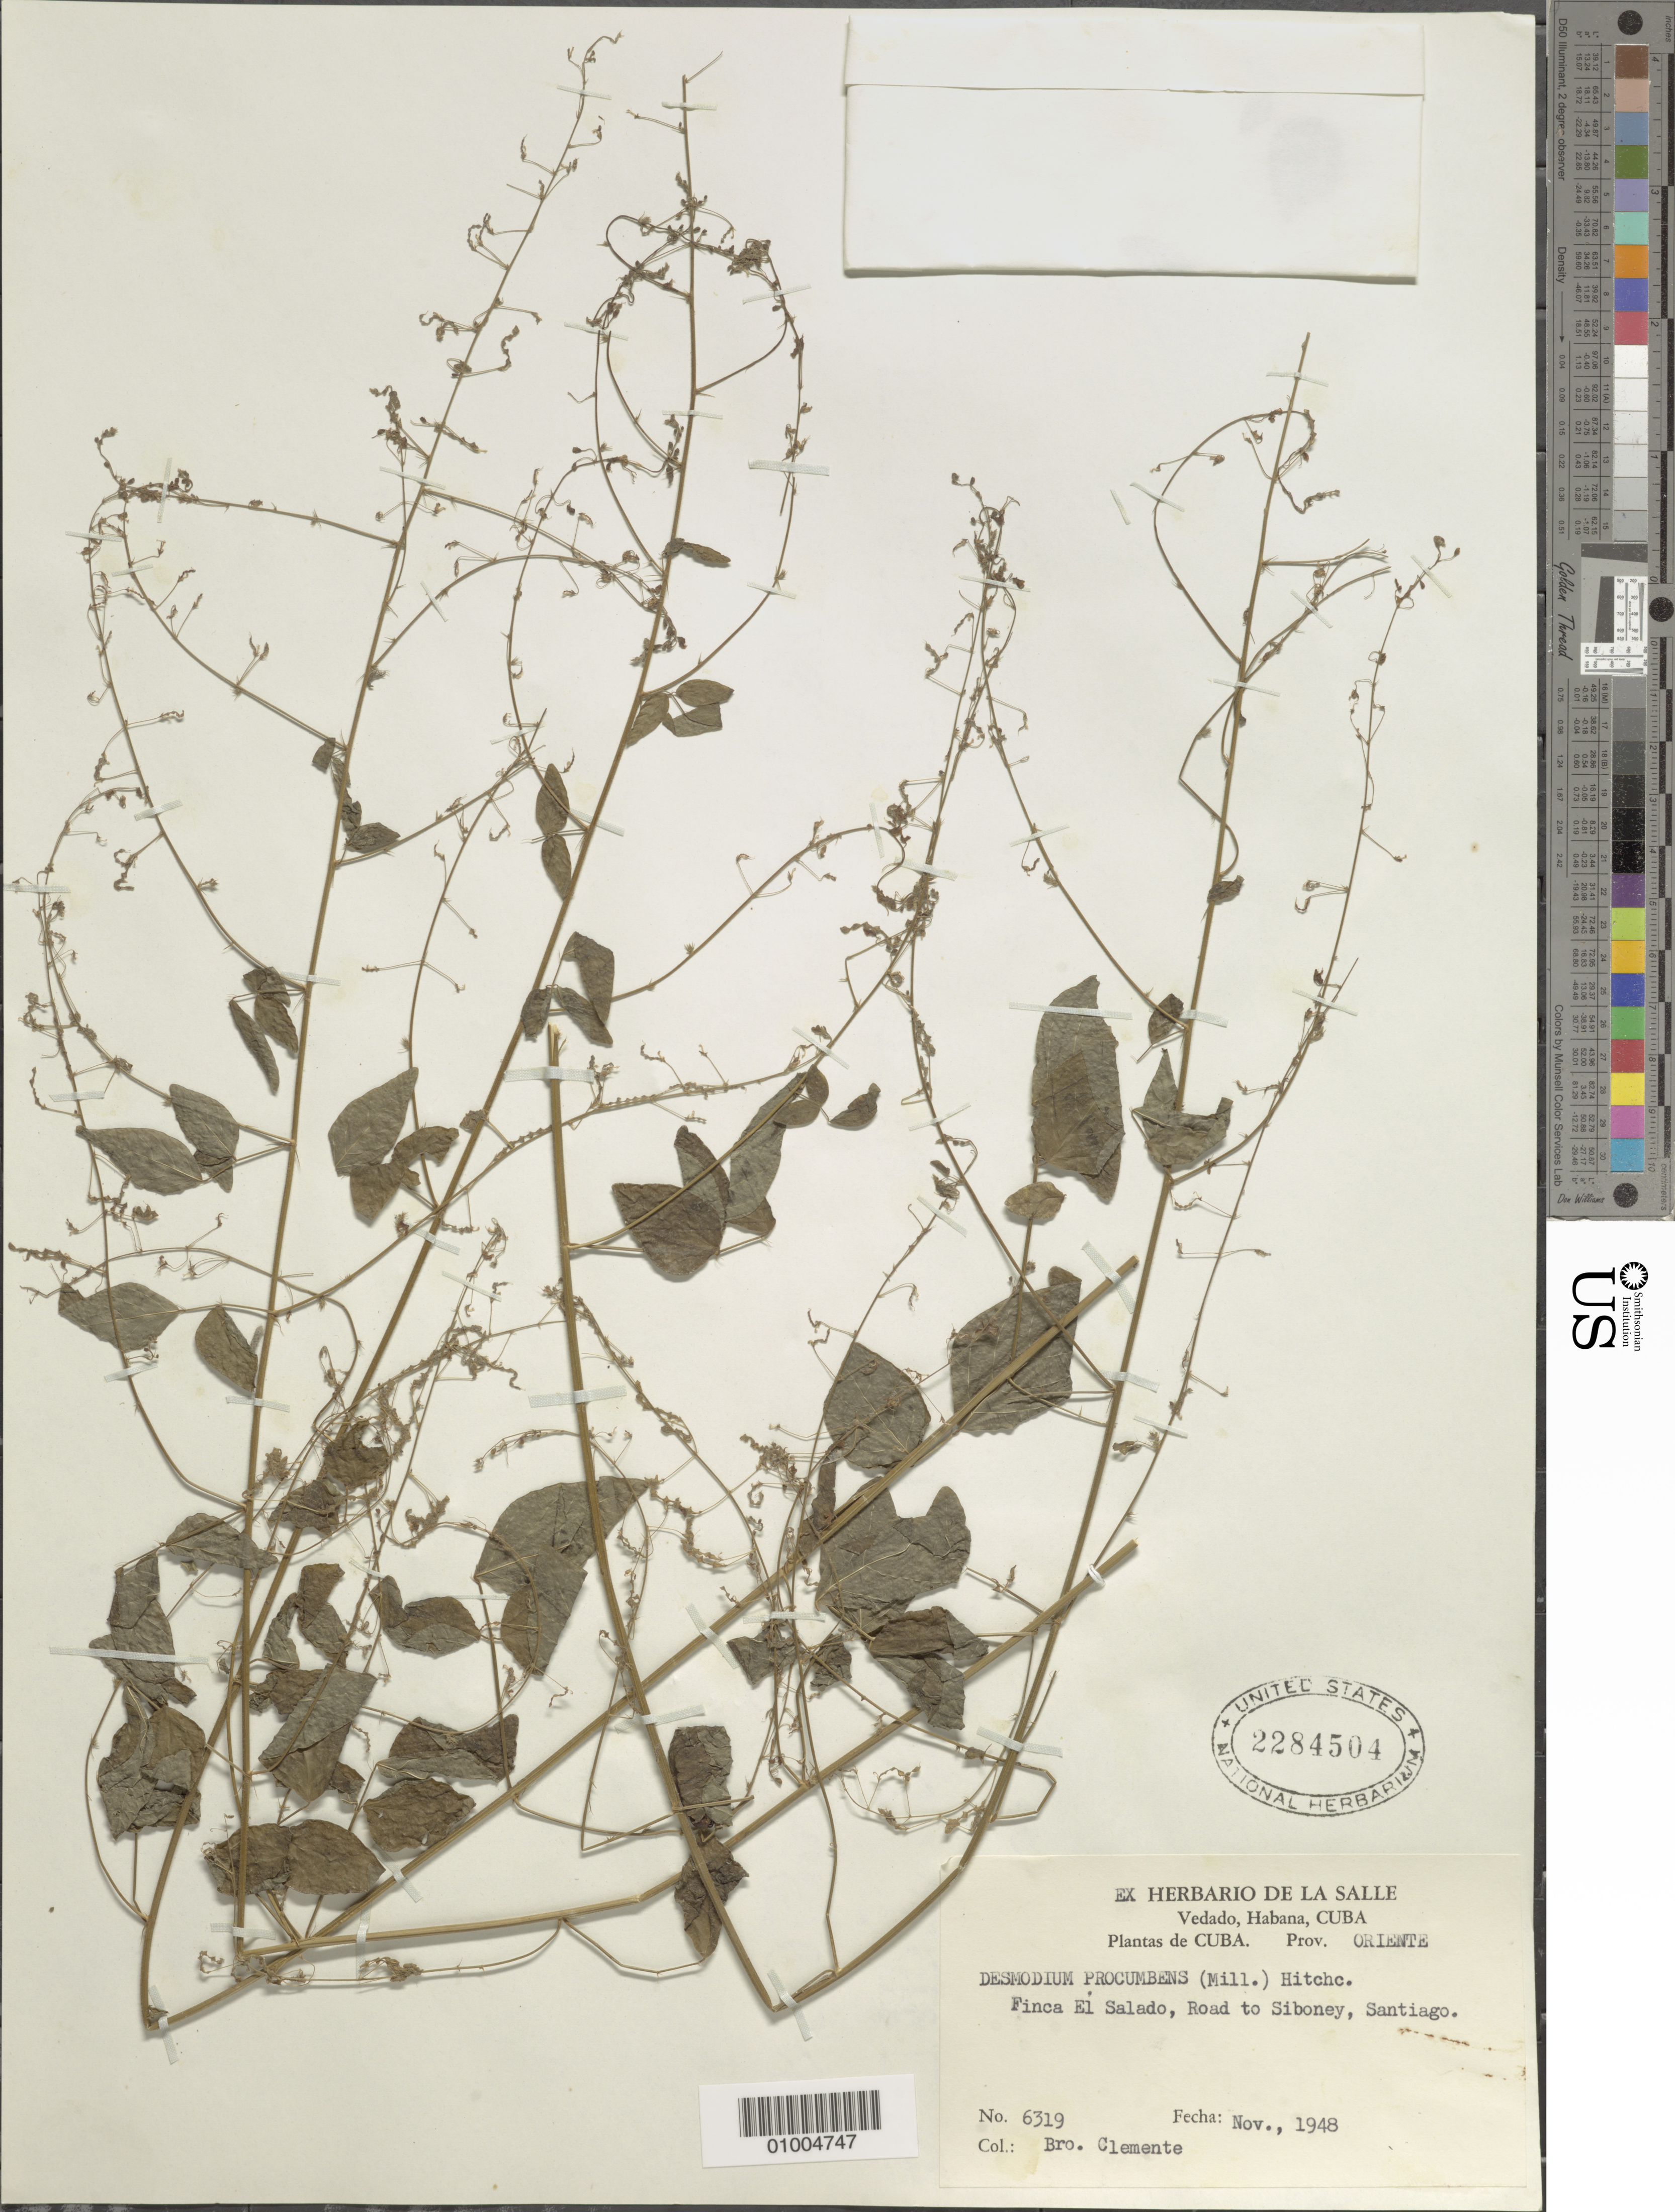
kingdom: Plantae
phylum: Tracheophyta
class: Magnoliopsida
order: Fabales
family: Fabaceae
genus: Desmodium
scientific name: Desmodium procumbens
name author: (Mill.) Hitchc.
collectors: Bro. Clemente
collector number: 6319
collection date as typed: Nov 1948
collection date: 1948-11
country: Cuba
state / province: Santiago de Cuba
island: Cuba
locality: Finca El Salado, Rd to Siboney, Santiago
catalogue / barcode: US 2284504